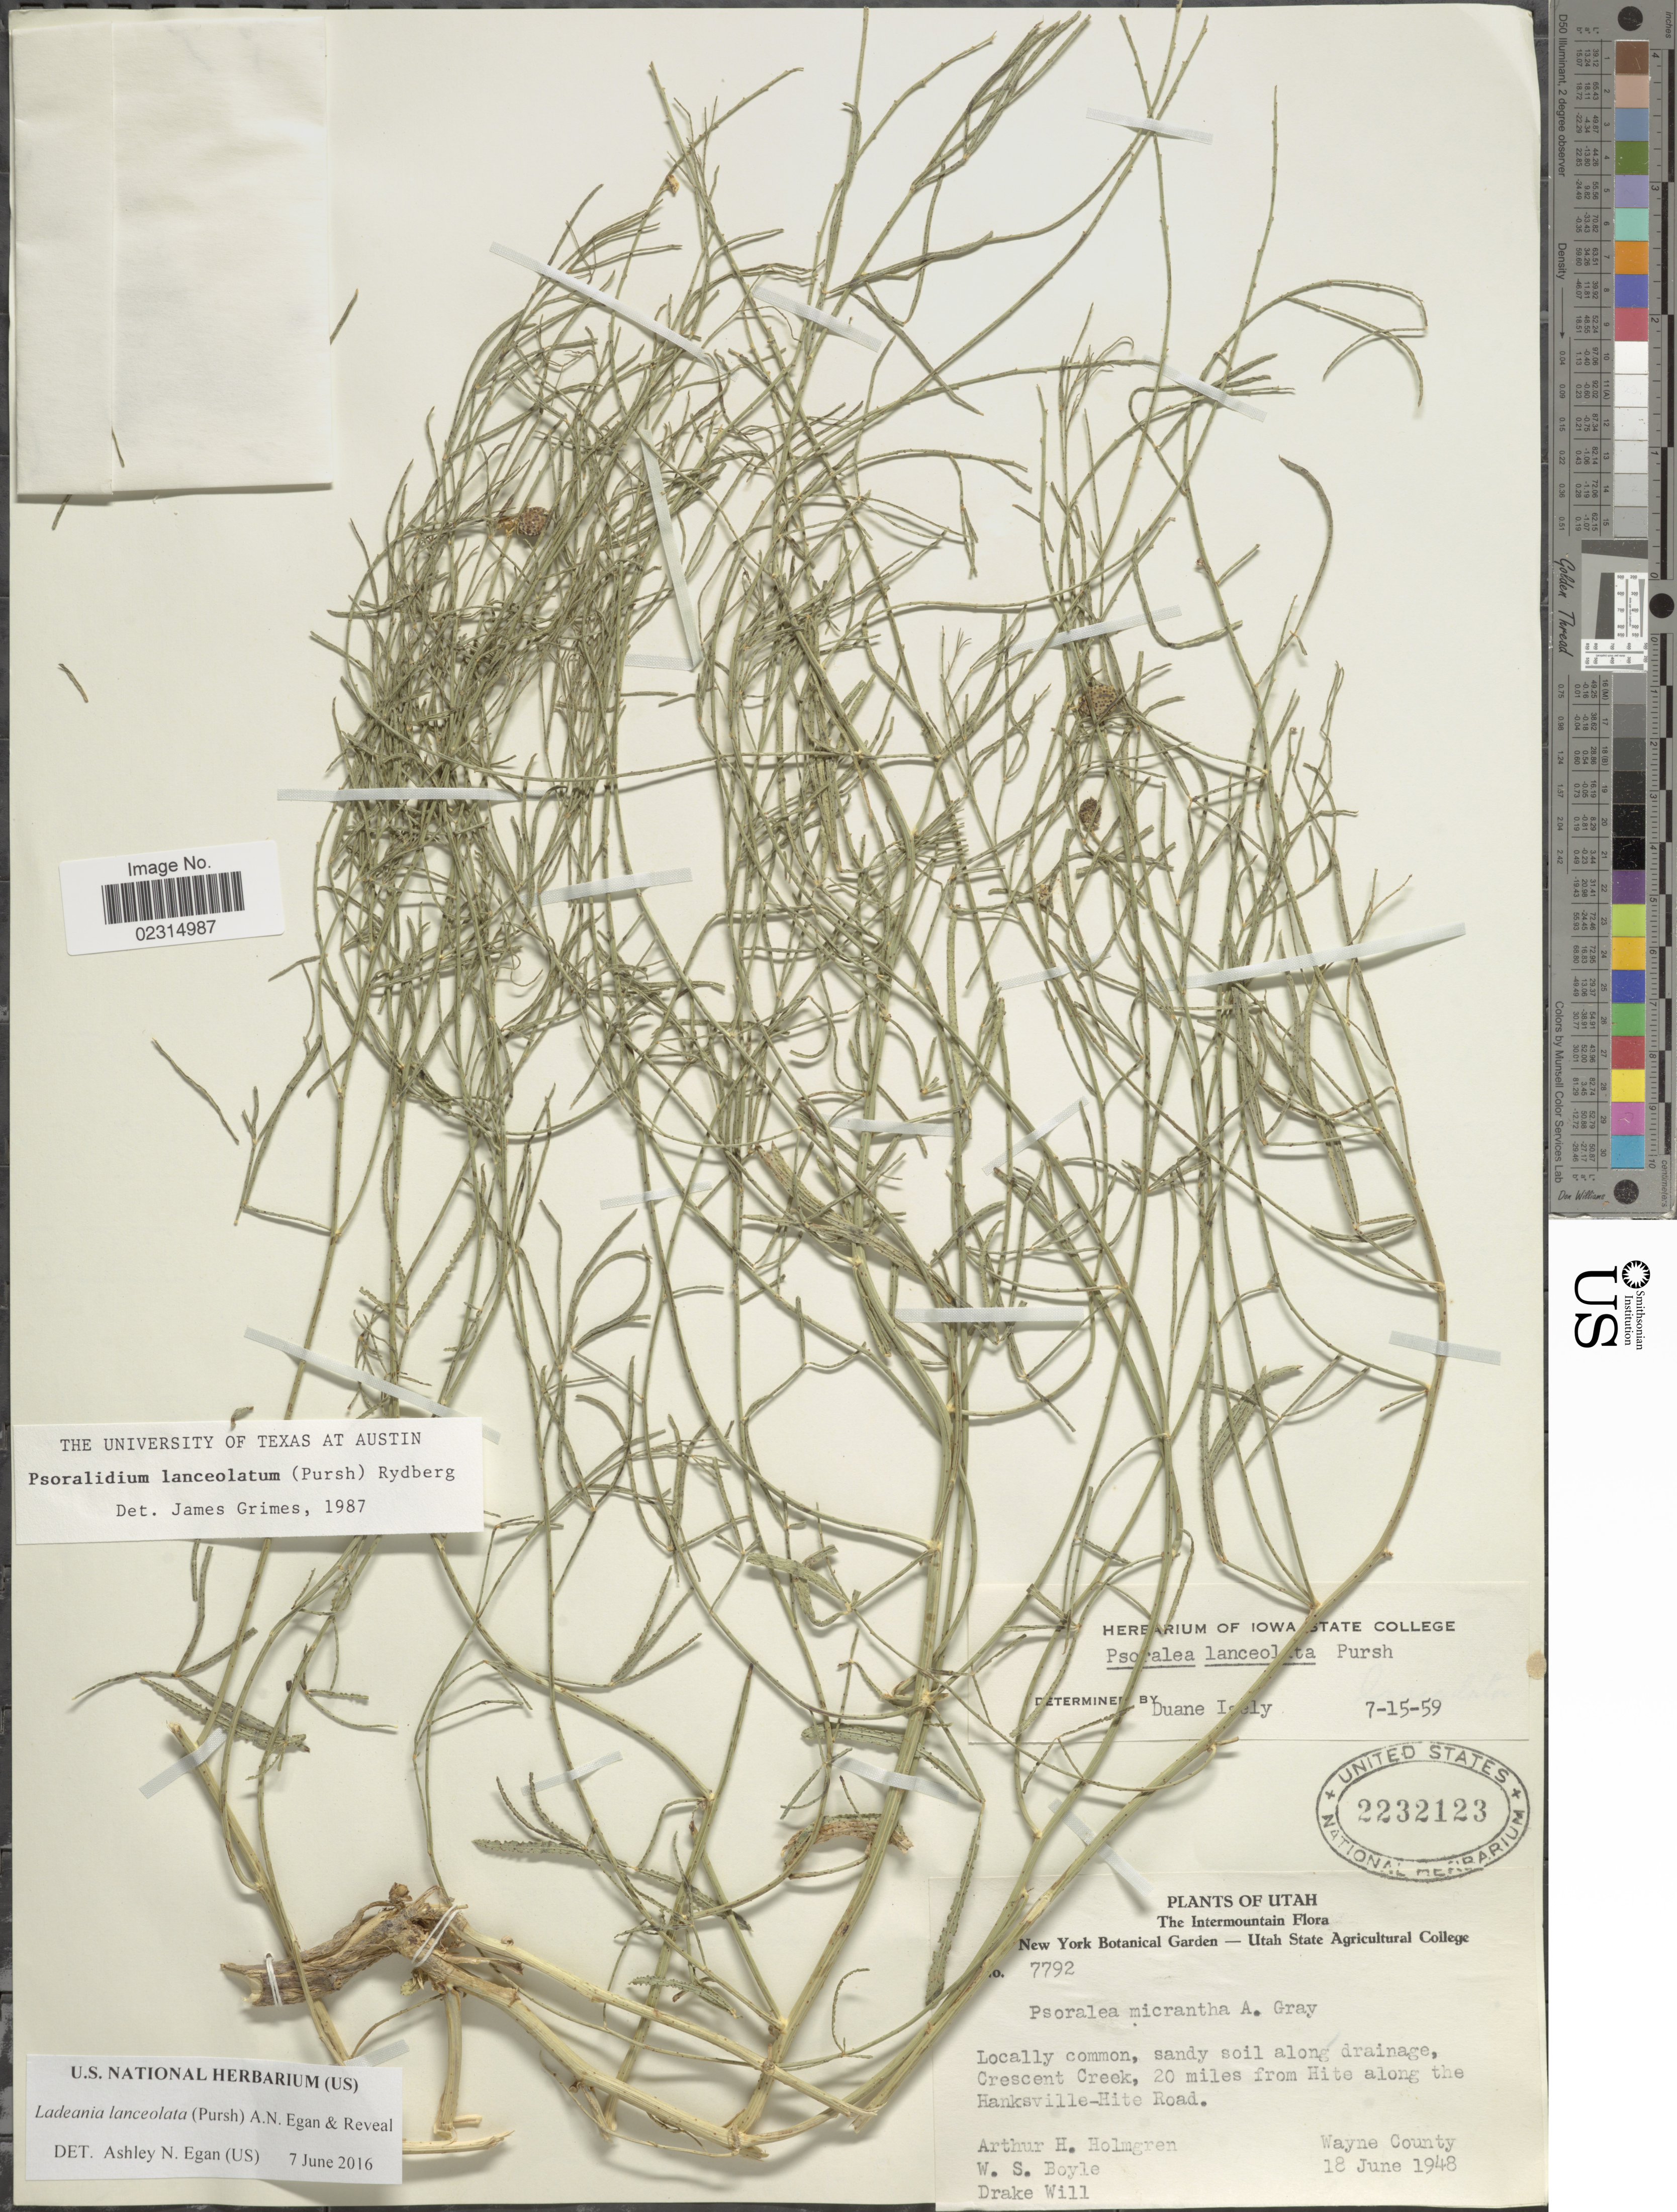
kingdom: Plantae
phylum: Tracheophyta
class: Magnoliopsida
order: Fabales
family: Fabaceae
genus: Ladeania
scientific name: Ladeania lanceolata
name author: (Pursh) A.N. Egan & Reveal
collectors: A. H. Holmgren, W. Boyle & D. Will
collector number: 7792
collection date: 1948-06-18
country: United States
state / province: Utah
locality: The Intermountain, Locally common, sandy soil along drainage, Crescent Creek, 20 miles from Hite along the Hanksville-Hite Road, Wayne County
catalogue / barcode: US 2232123